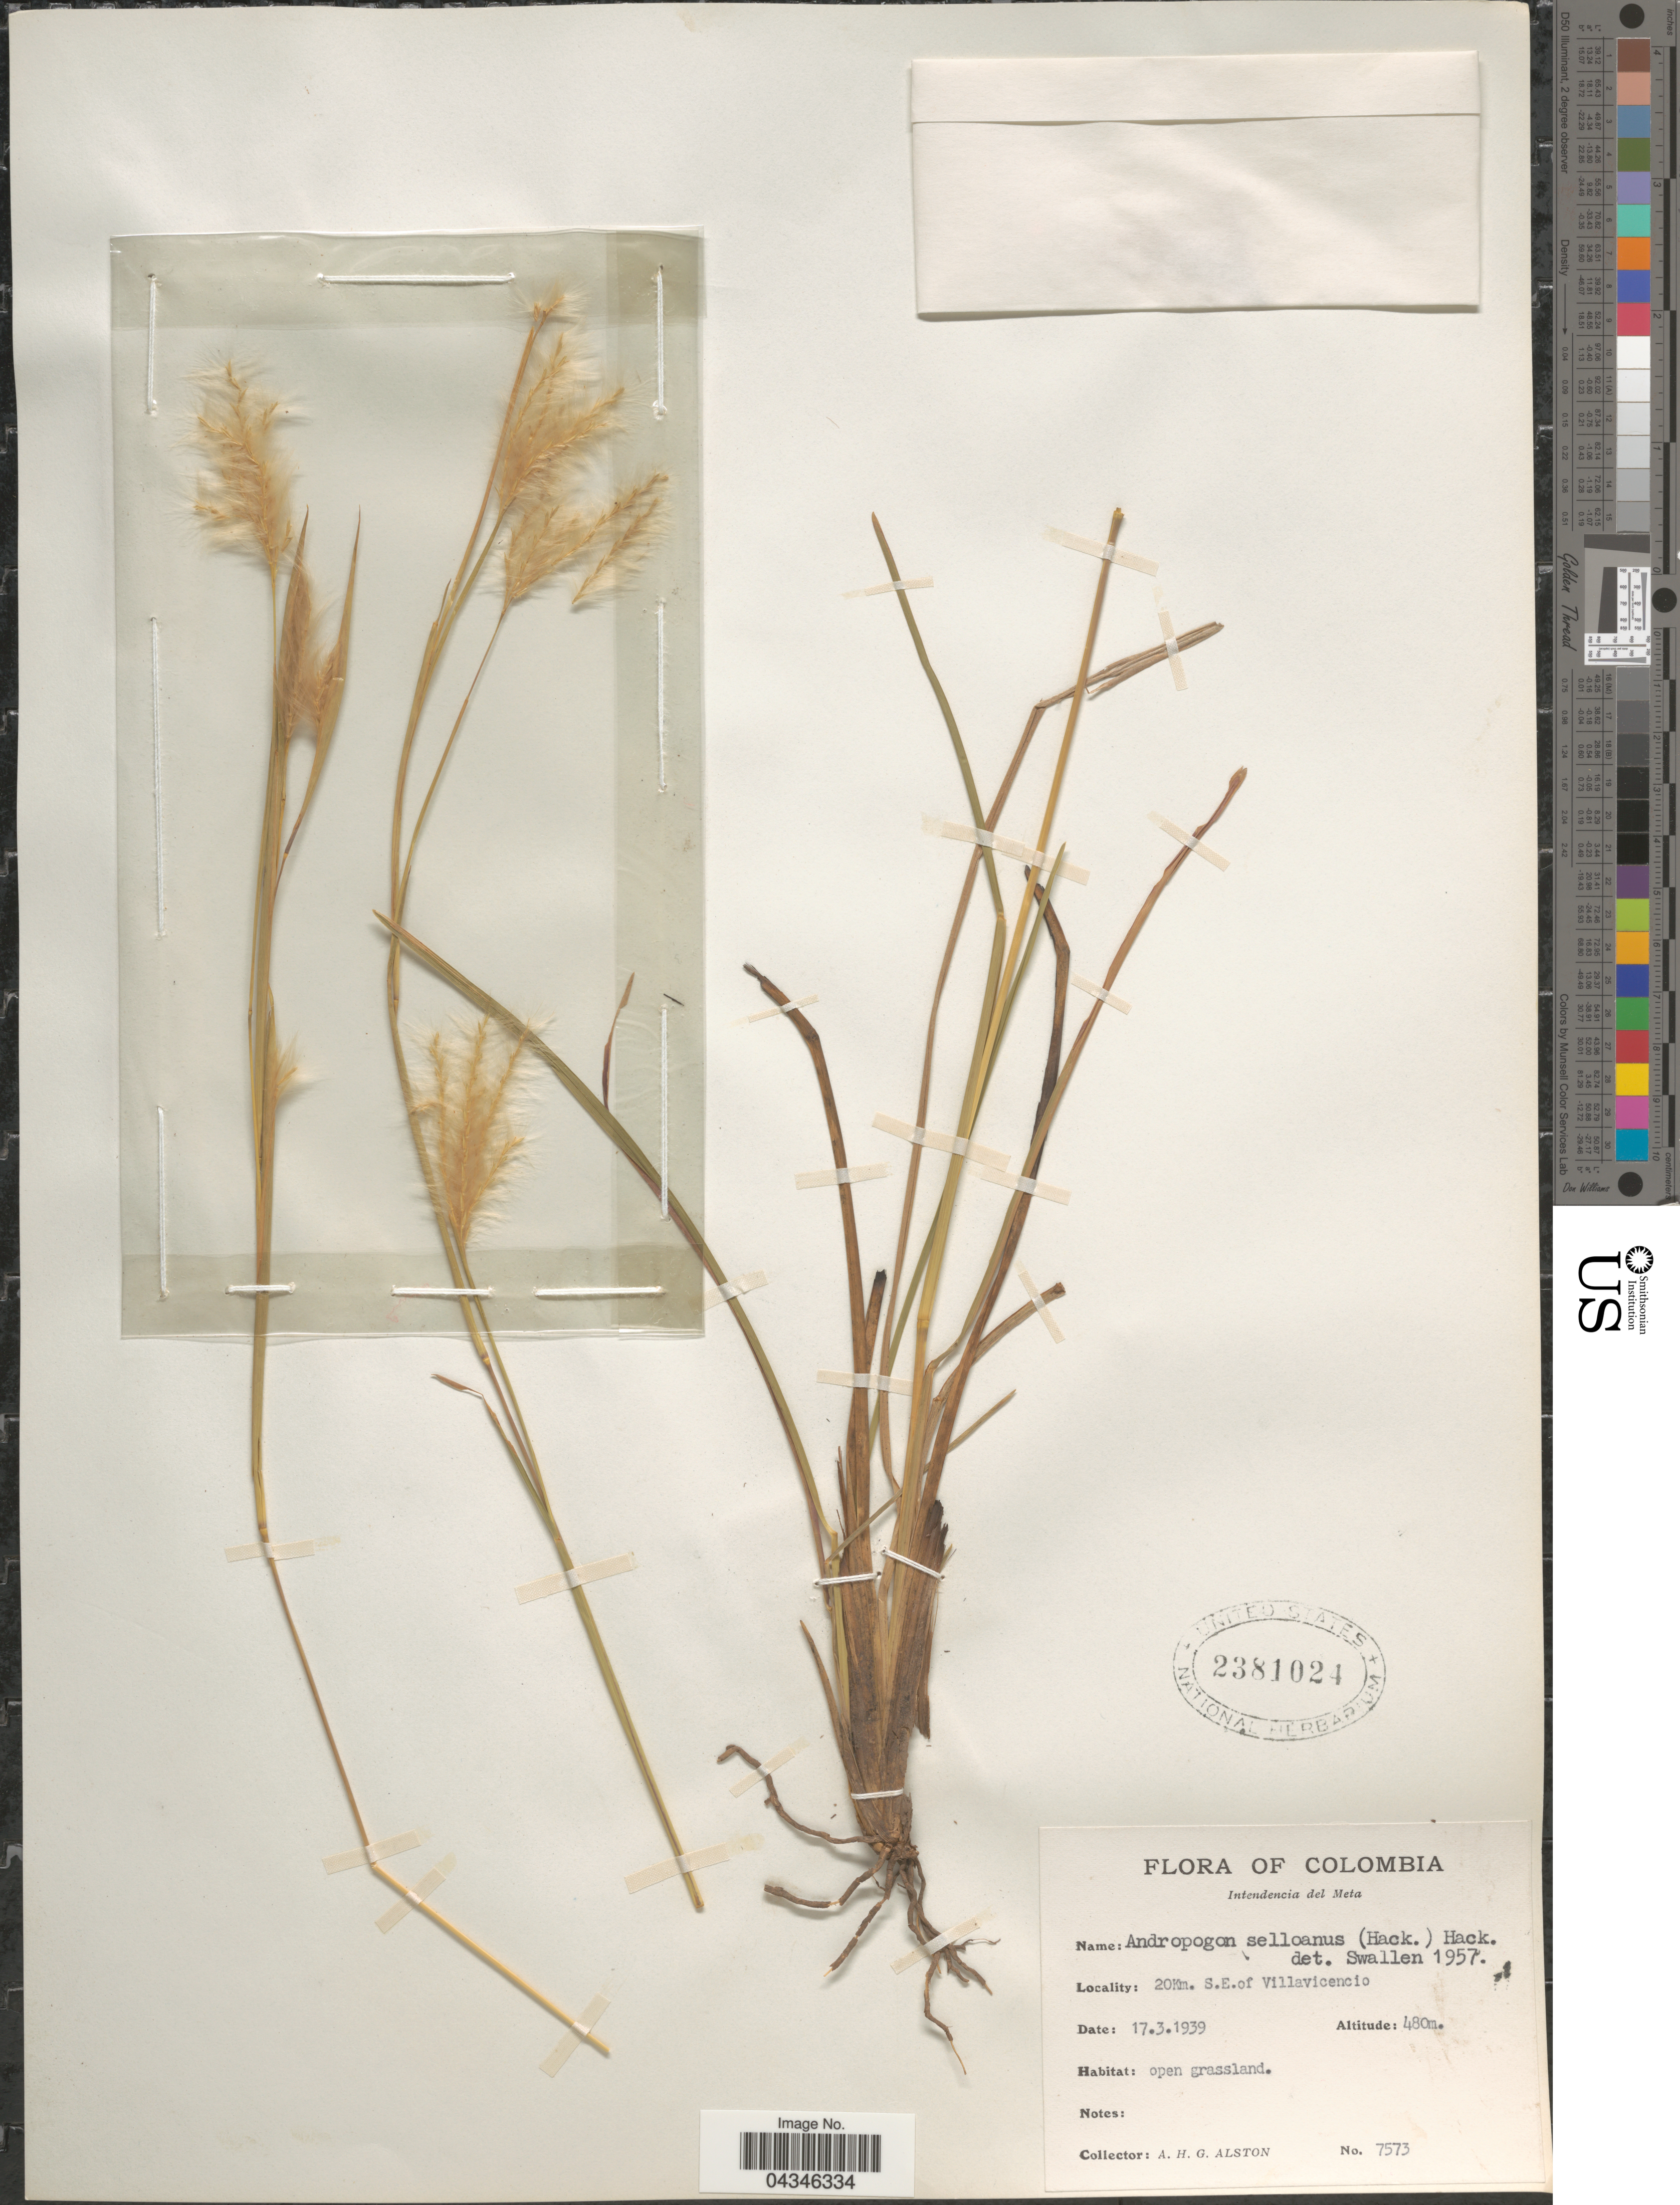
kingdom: Plantae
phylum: Tracheophyta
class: Liliopsida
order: Poales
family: Poaceae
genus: Andropogon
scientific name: Andropogon selloanus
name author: (Hack.) Hack.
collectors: A. H. Alston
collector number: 7573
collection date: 1939-03-17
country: Colombia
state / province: Meta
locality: Intendencia del Meta. 20Km. S.E.of Villavicencio.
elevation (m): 480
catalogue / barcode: US 2381024